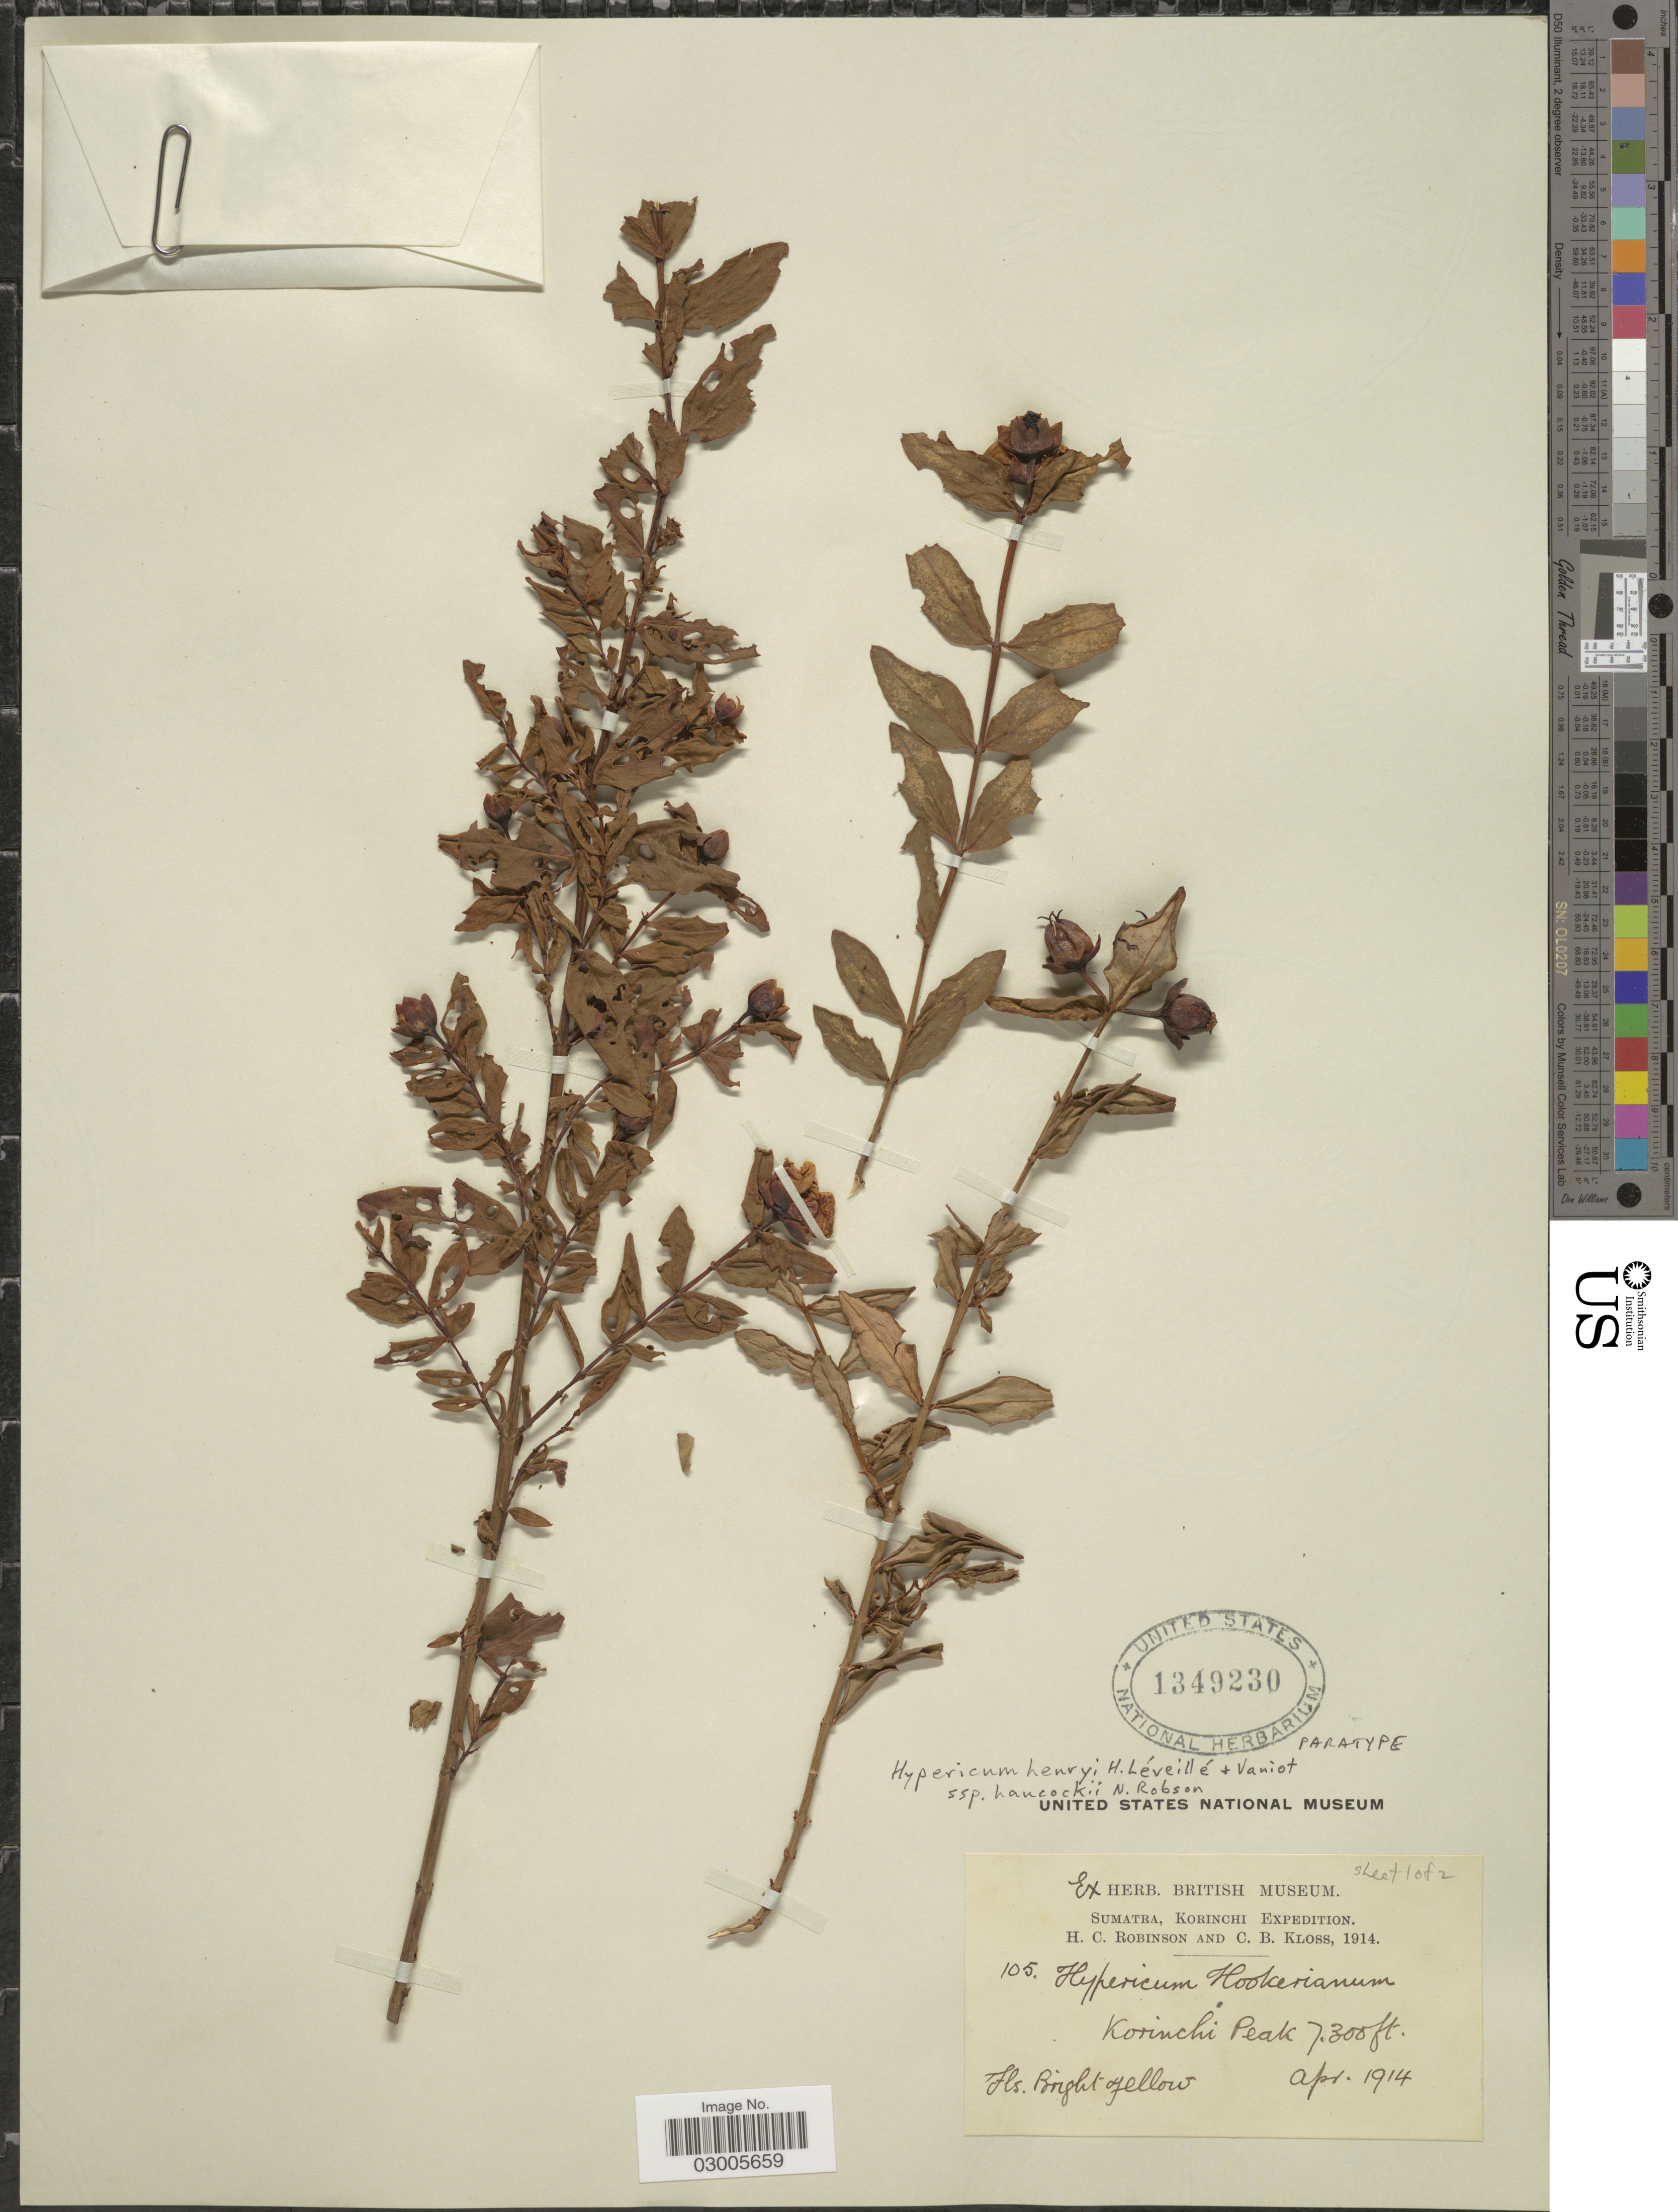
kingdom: Plantae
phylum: Tracheophyta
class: Magnoliopsida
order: Malpighiales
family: Hypericaceae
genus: Hypericum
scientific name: Hypericum henryi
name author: H. Lév. & Vaniot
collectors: H. C. Robinson & C. Kloss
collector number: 105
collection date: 1914-04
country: Indonesia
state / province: Sumatra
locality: Korinchi, Korinchi Peak.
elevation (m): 2225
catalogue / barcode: US 1349230